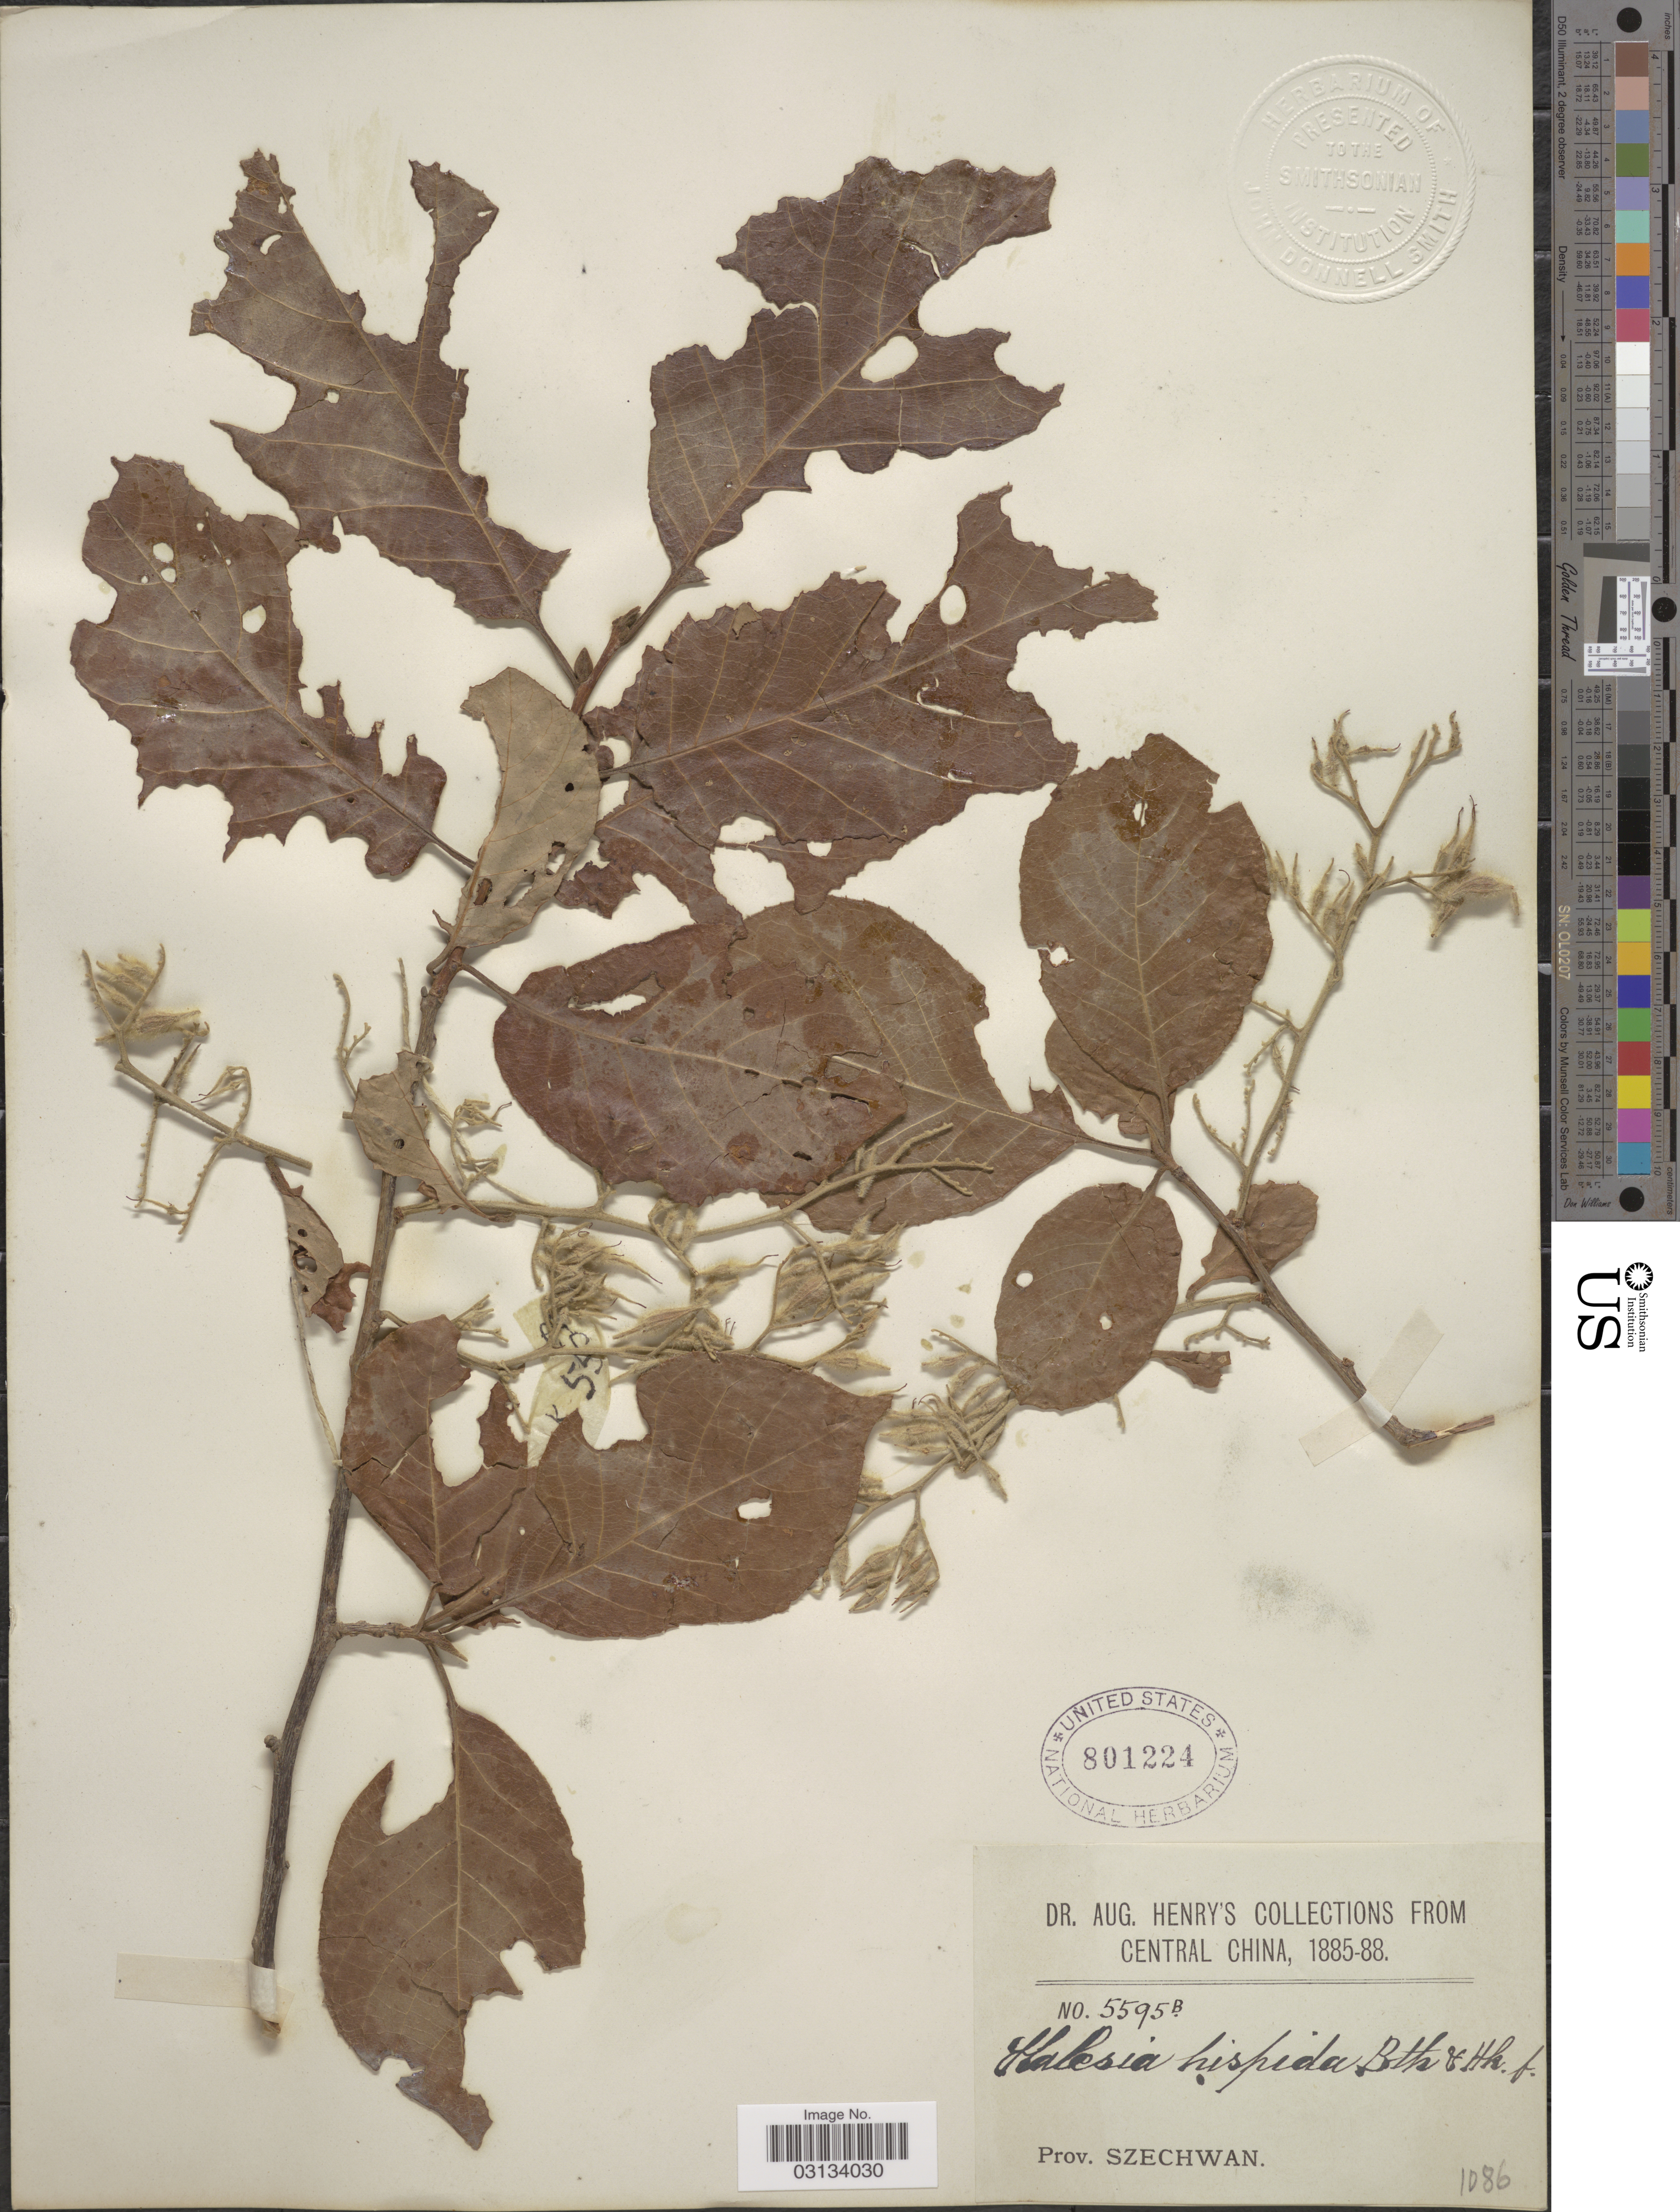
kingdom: Plantae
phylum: Tracheophyta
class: Magnoliopsida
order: Ericales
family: Styracaceae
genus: Pterostyrax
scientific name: Pterostyrax hispidus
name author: Siebold & Zucc.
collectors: A. Henry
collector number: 5595 B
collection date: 1885/1888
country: China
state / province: Sichuan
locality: Central China. Prov. Szechwan.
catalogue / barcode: US 801224